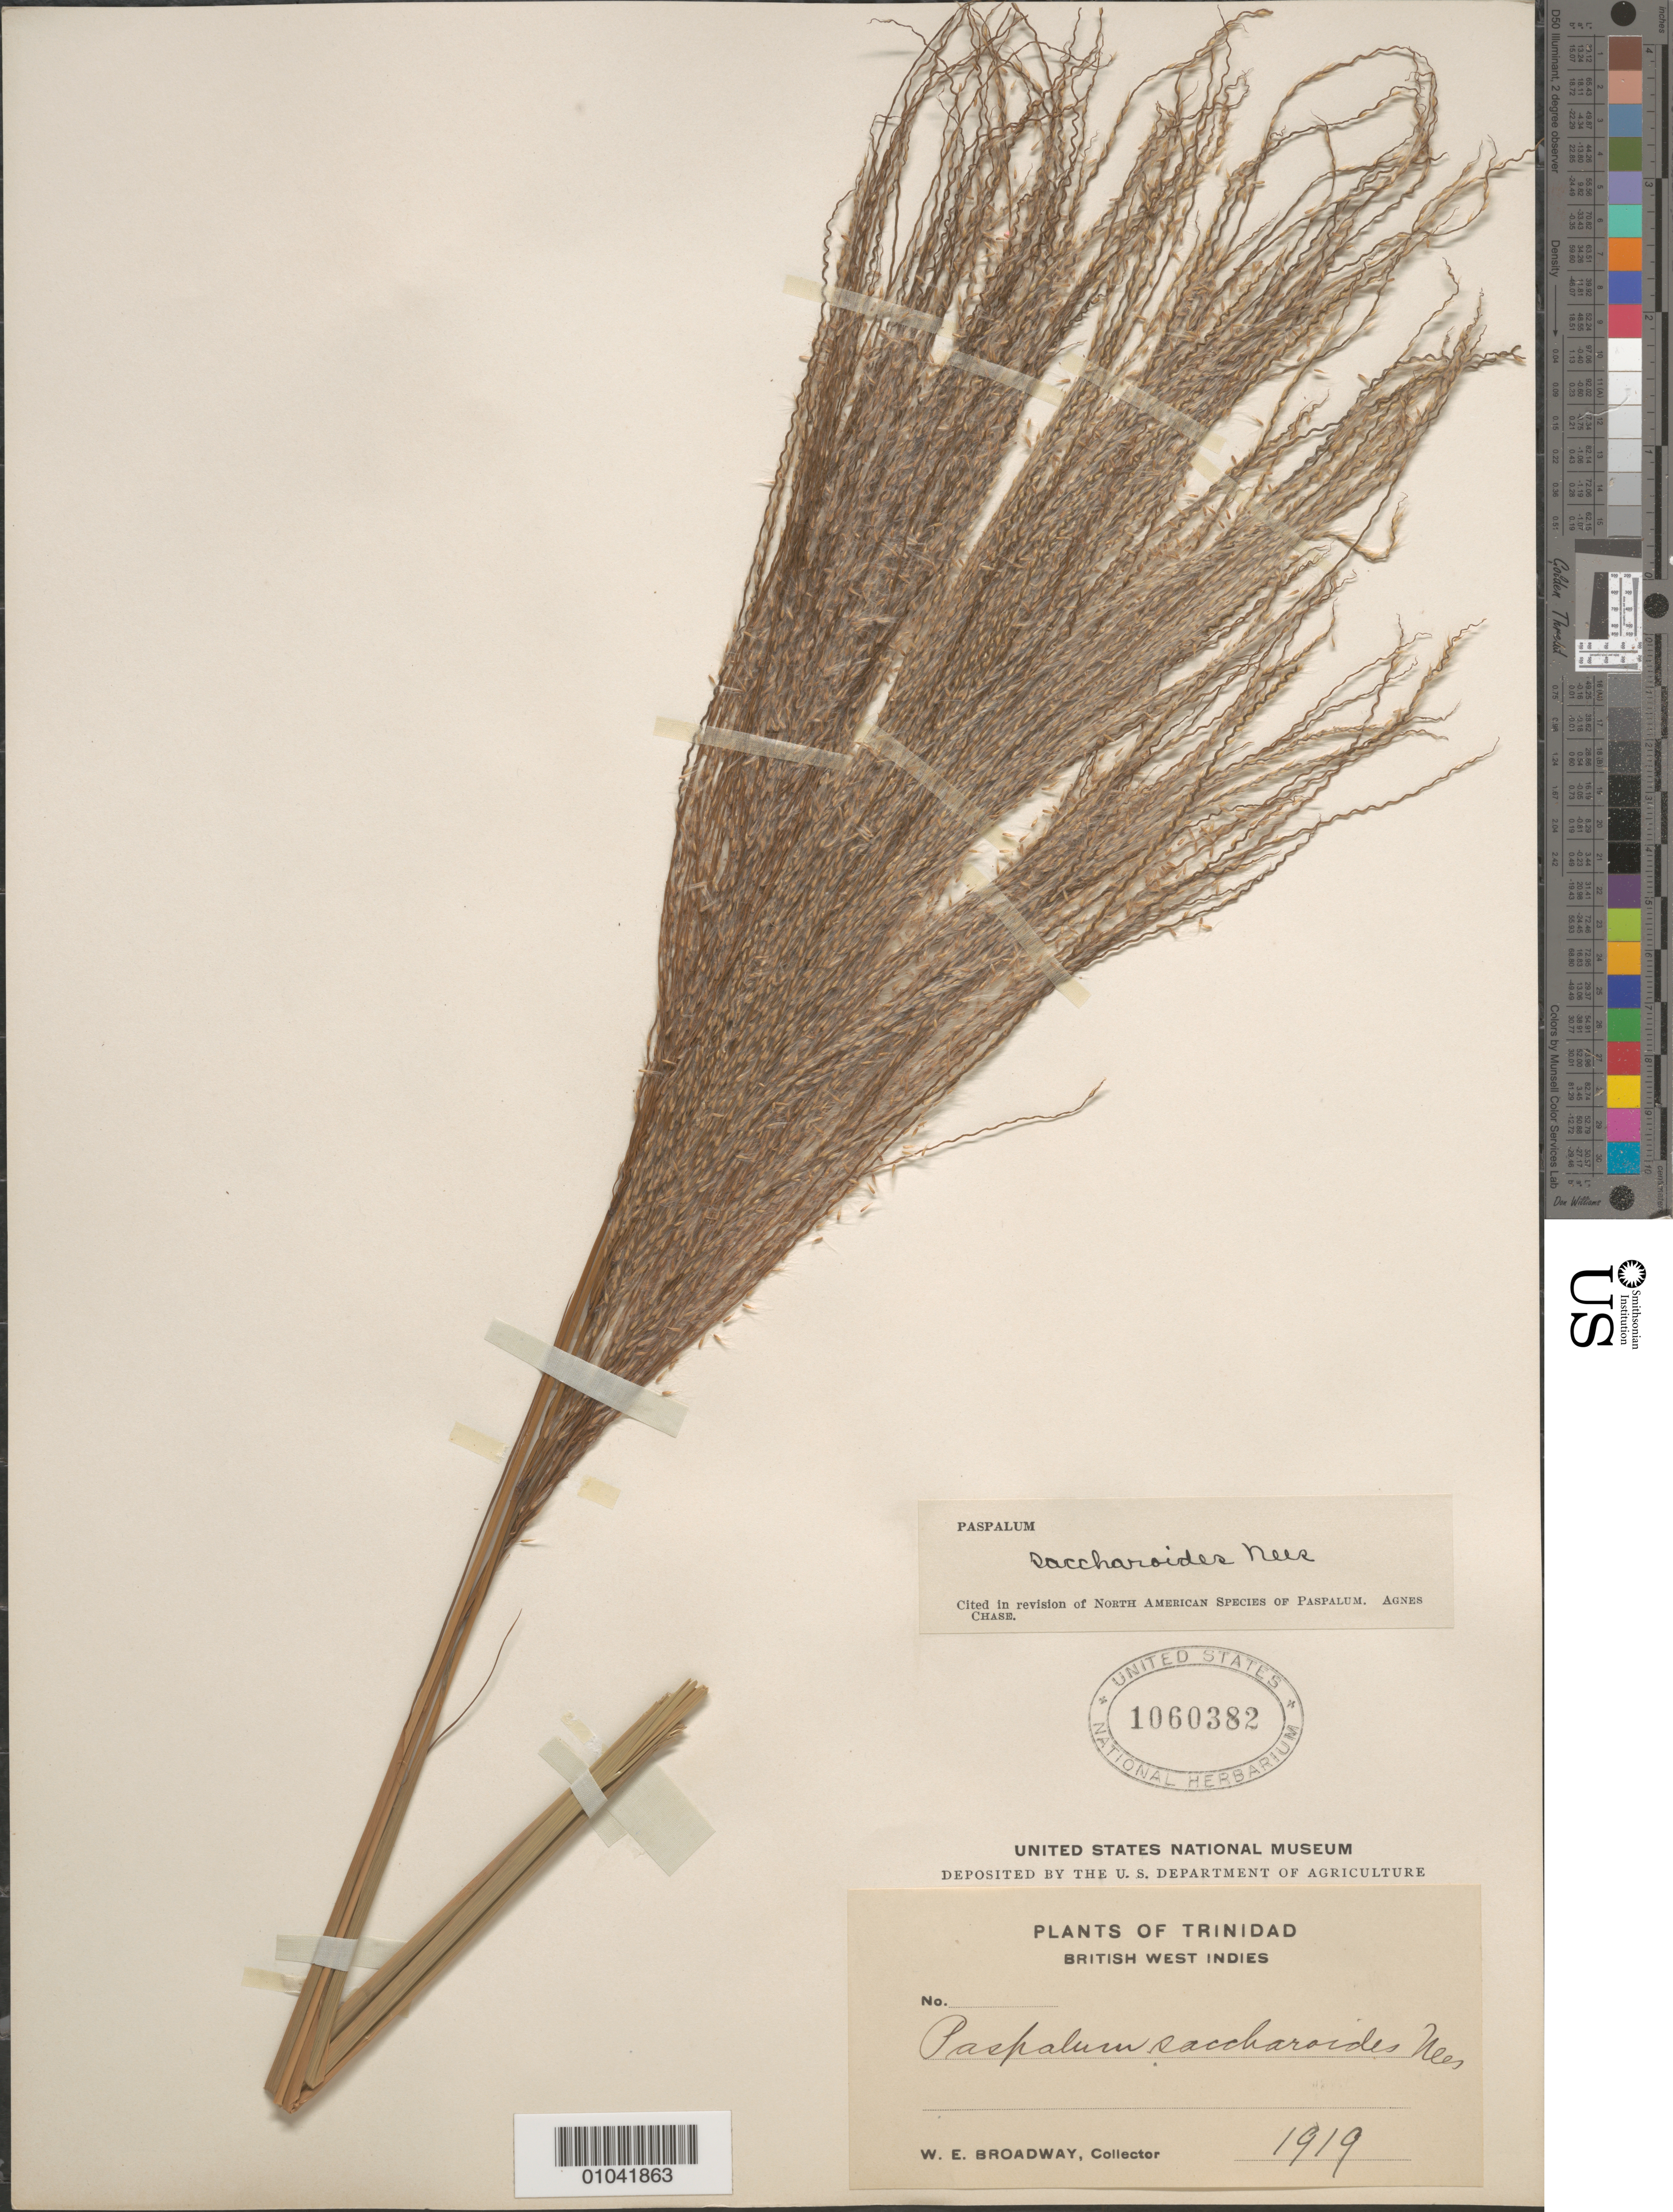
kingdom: Plantae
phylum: Tracheophyta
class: Liliopsida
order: Poales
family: Poaceae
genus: Paspalum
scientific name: Paspalum saccharoides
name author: Nees ex Trin.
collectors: W. E. Broadway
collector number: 1919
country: Trinidad and Tobago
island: Trinidad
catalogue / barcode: US 1060382